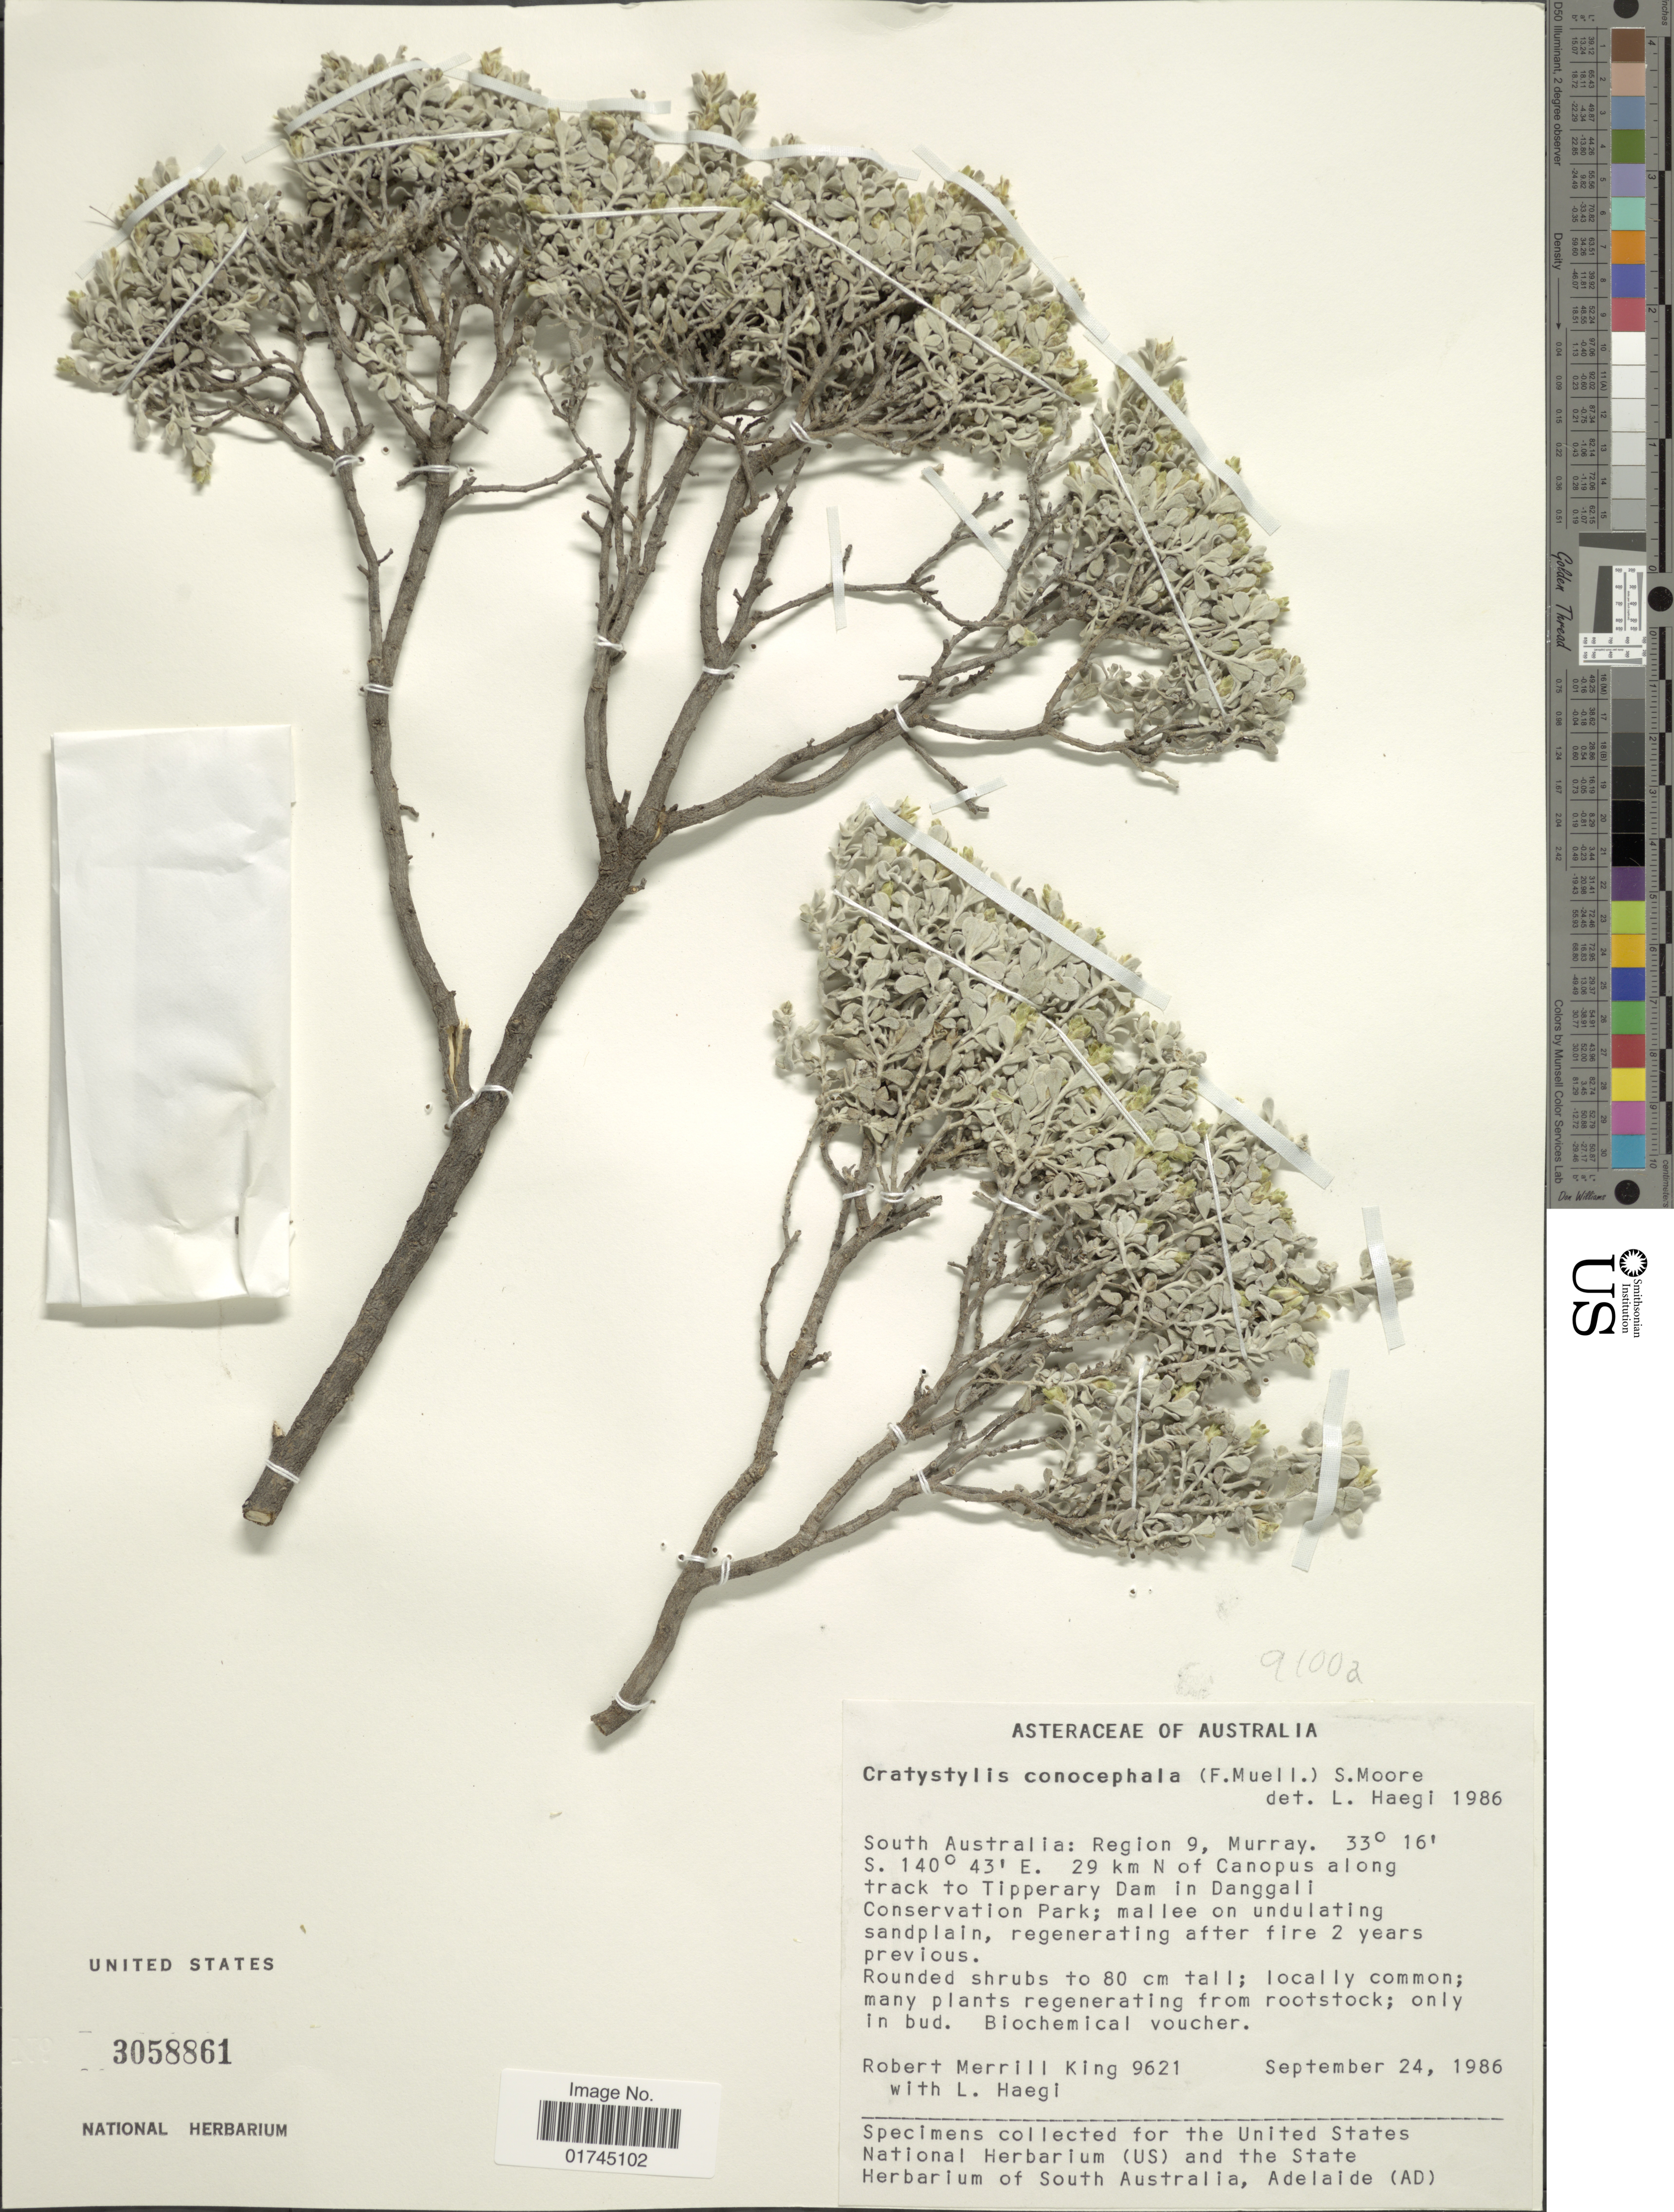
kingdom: Plantae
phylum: Tracheophyta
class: Magnoliopsida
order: Asterales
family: Asteraceae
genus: Cratystylis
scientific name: Cratystylis conocephala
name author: (F. Muell.) S. Moore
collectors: R. M. King & L. Haegi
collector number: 9621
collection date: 1986-09-24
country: Australia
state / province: South Australia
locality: Region 9, Murray, 29 km N of Canopus along track to Tipperary Dam in Danggali Conservation park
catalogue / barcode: US 3058861